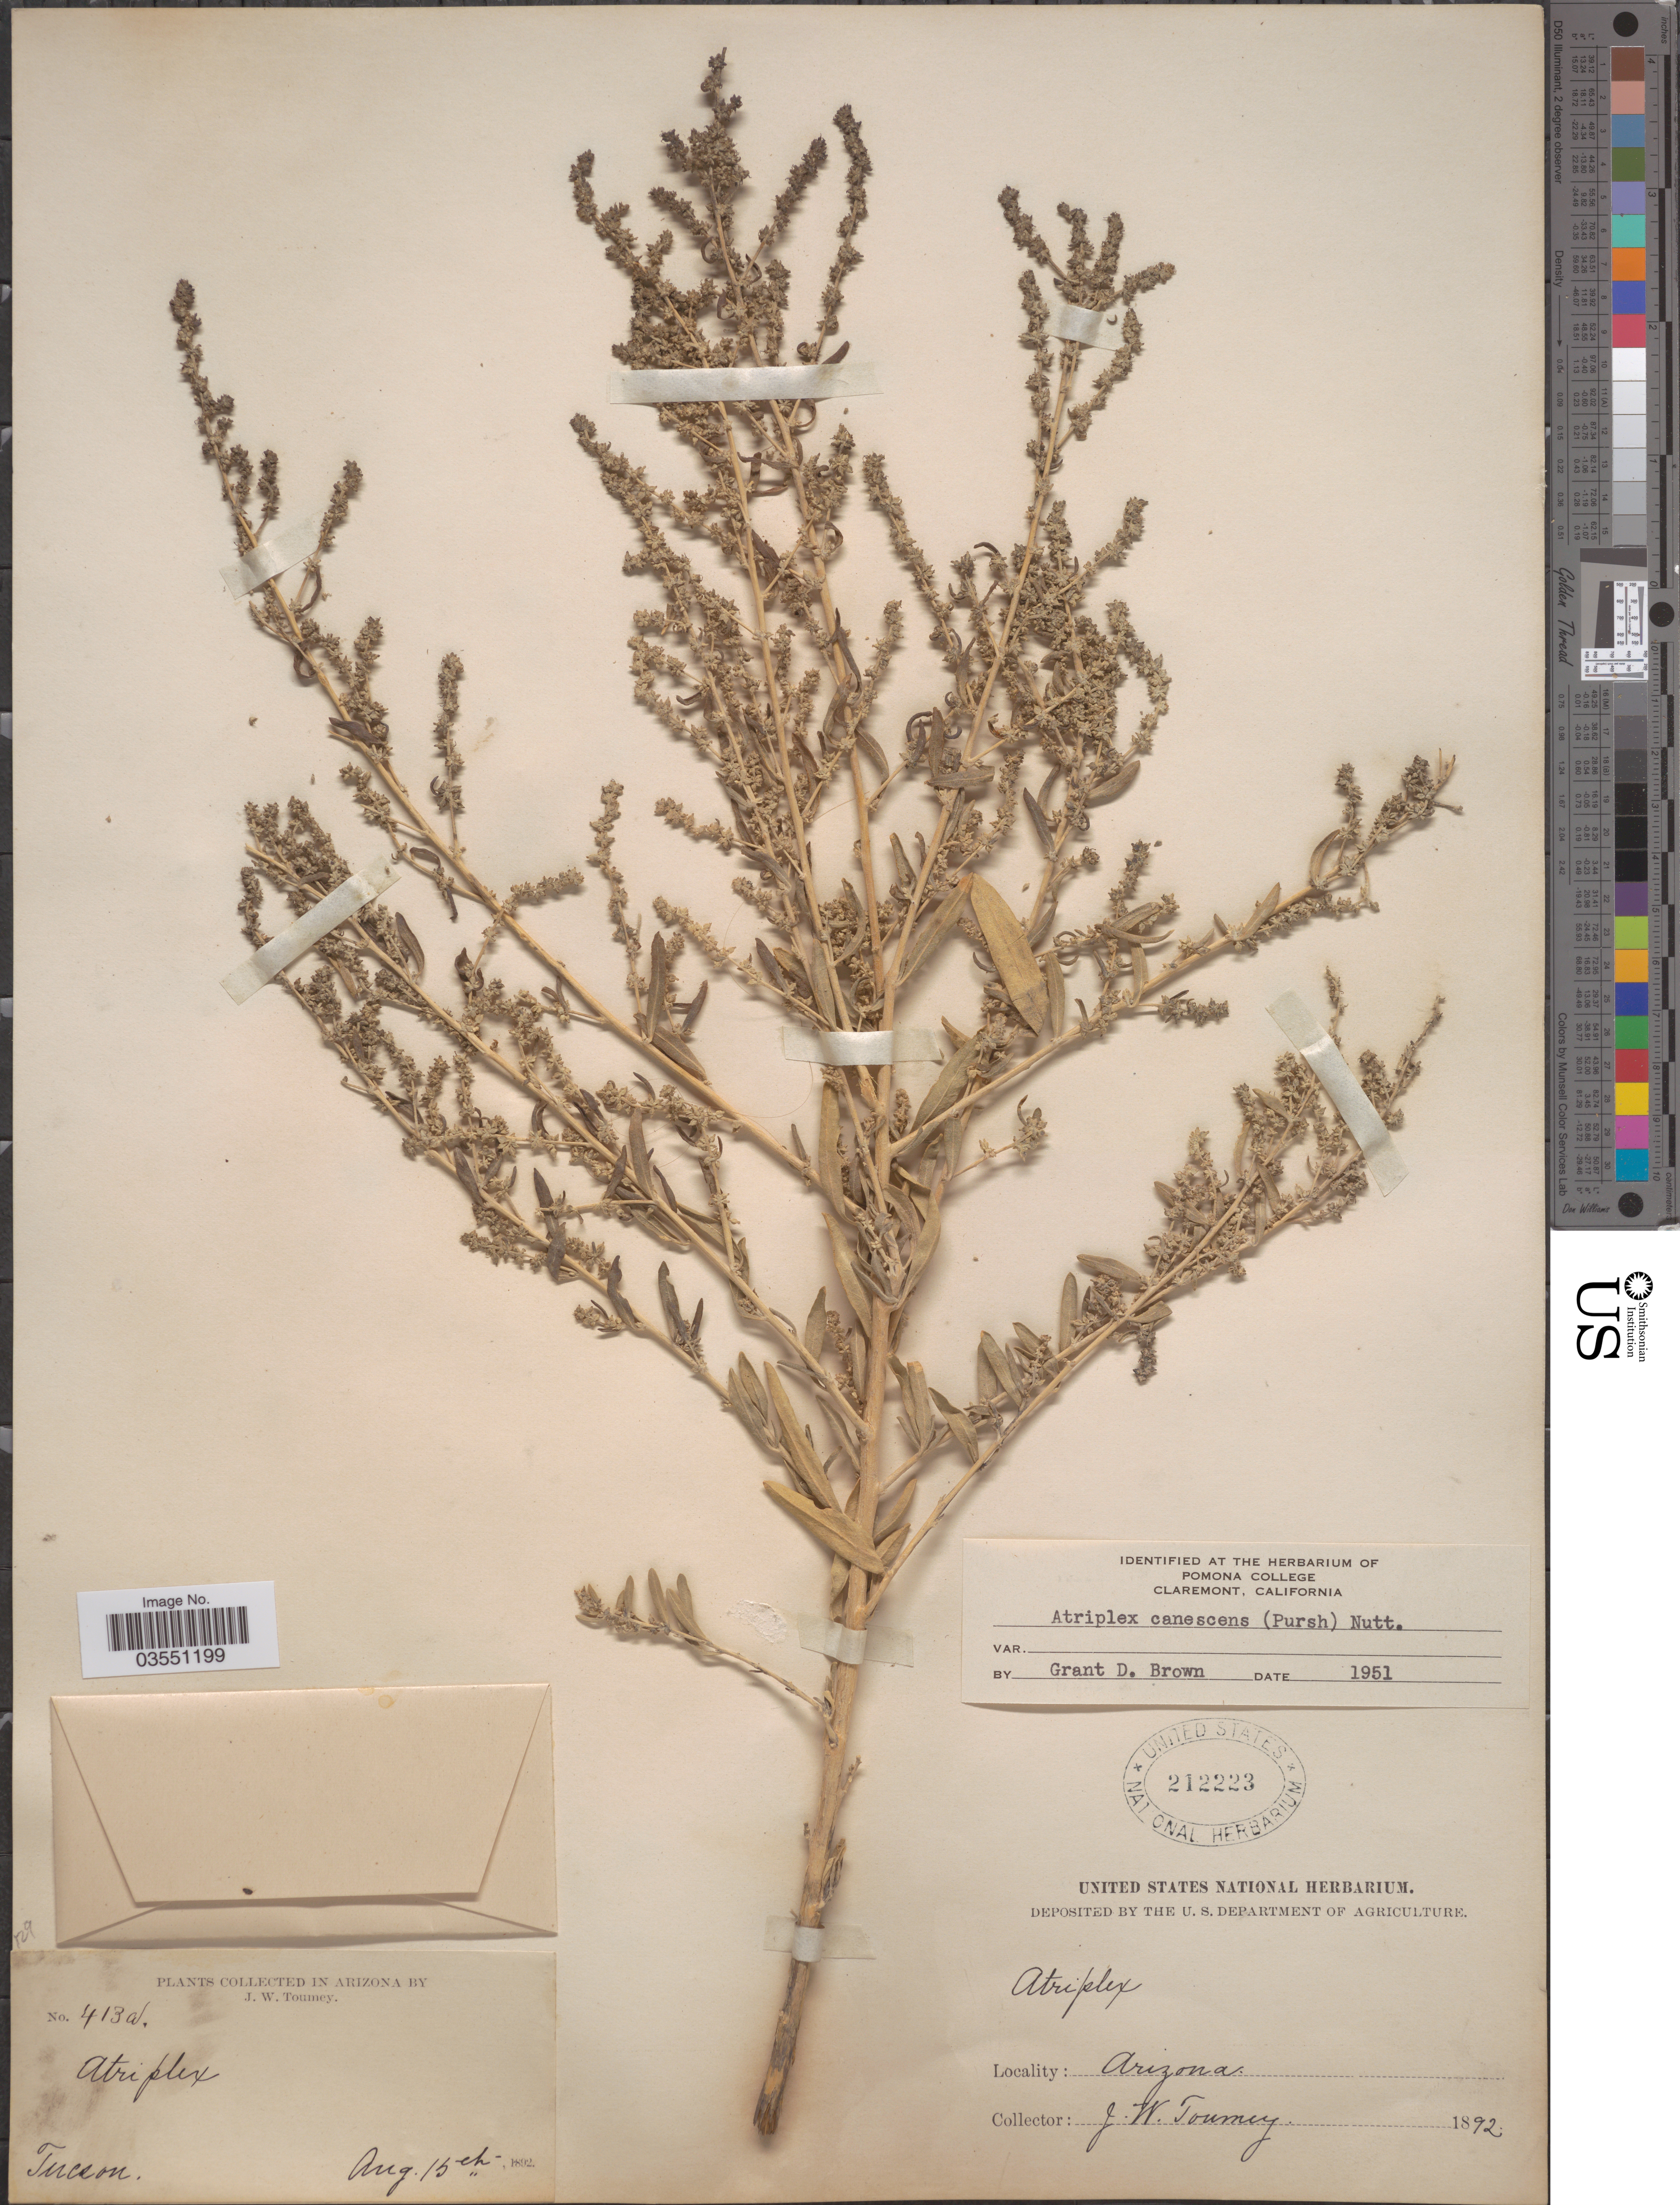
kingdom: Plantae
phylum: Tracheophyta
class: Magnoliopsida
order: Caryophyllales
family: Amaranthaceae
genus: Atriplex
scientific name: Atriplex canescens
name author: (Pursh) Nutt.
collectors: J. W. Toumey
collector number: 413a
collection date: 1892-08-15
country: United States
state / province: Arizona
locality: Tucson.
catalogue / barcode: US 212223